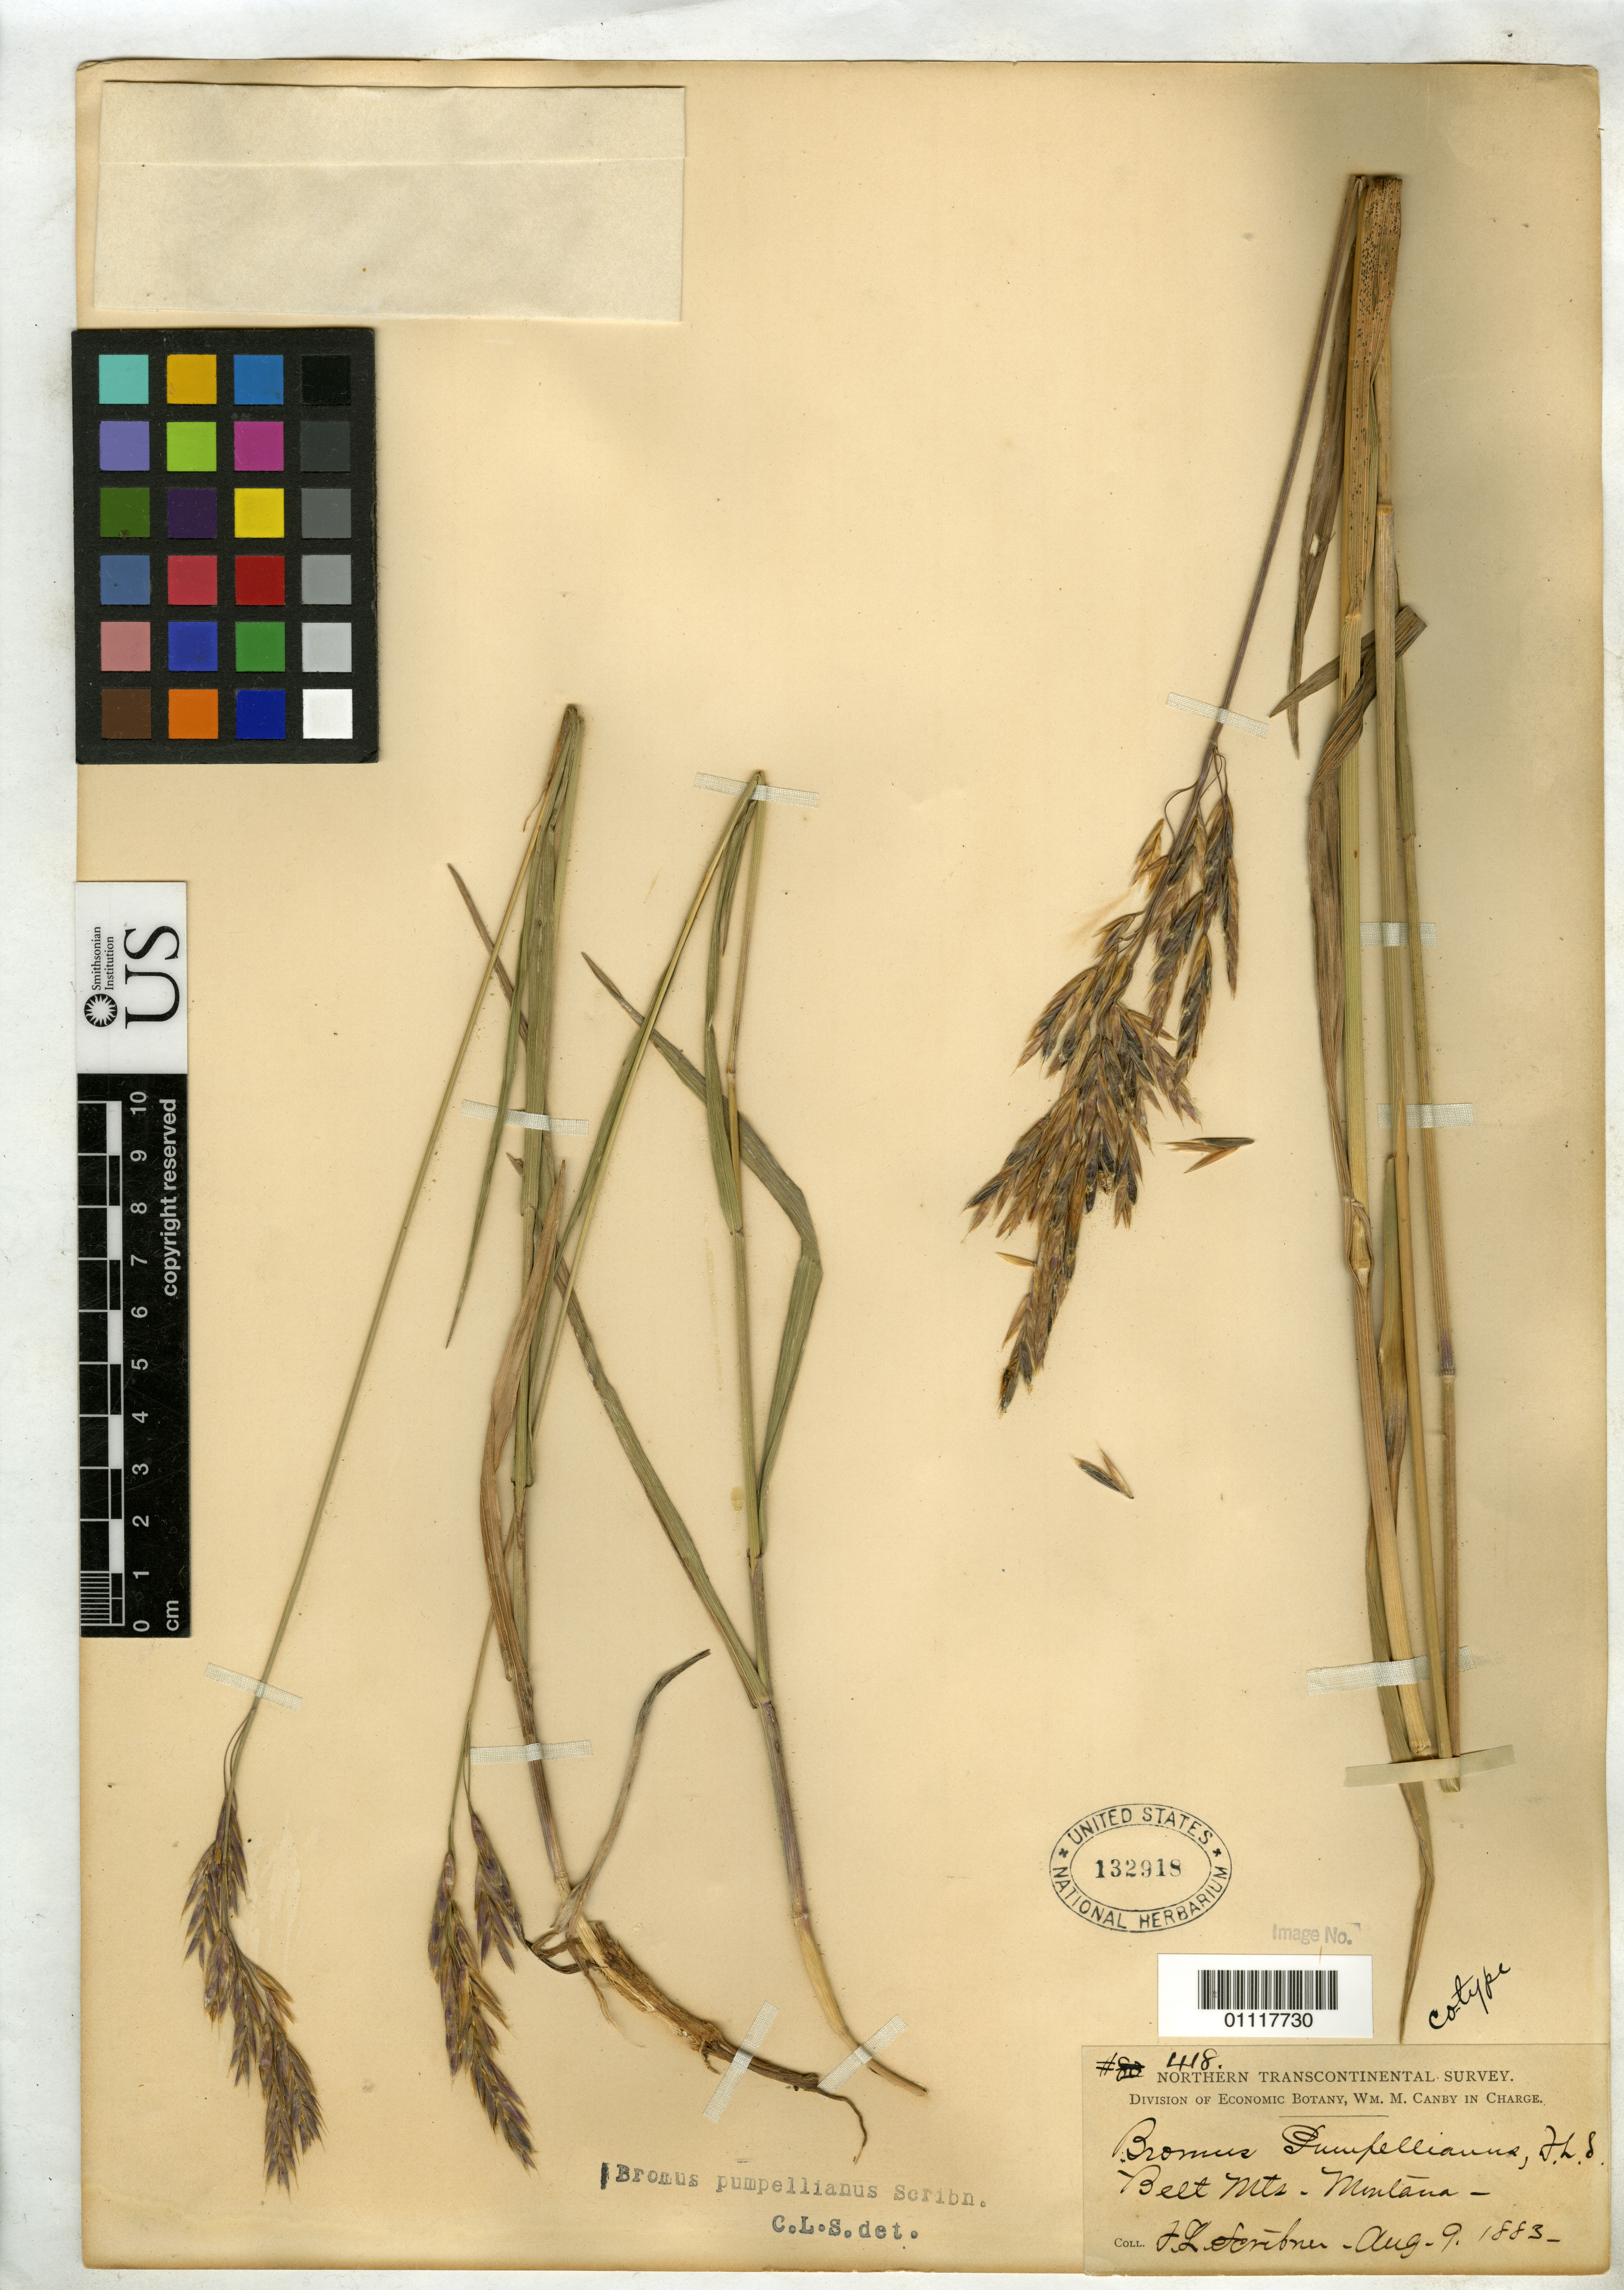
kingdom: Plantae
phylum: Tracheophyta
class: Liliopsida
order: Poales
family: Poaceae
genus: Bromus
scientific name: Bromus pumpellianus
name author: Scribn.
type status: Syntype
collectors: F. L. Scribner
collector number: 418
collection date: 1883-08-09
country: United States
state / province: Montana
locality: Belt Mts.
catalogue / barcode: US 132918